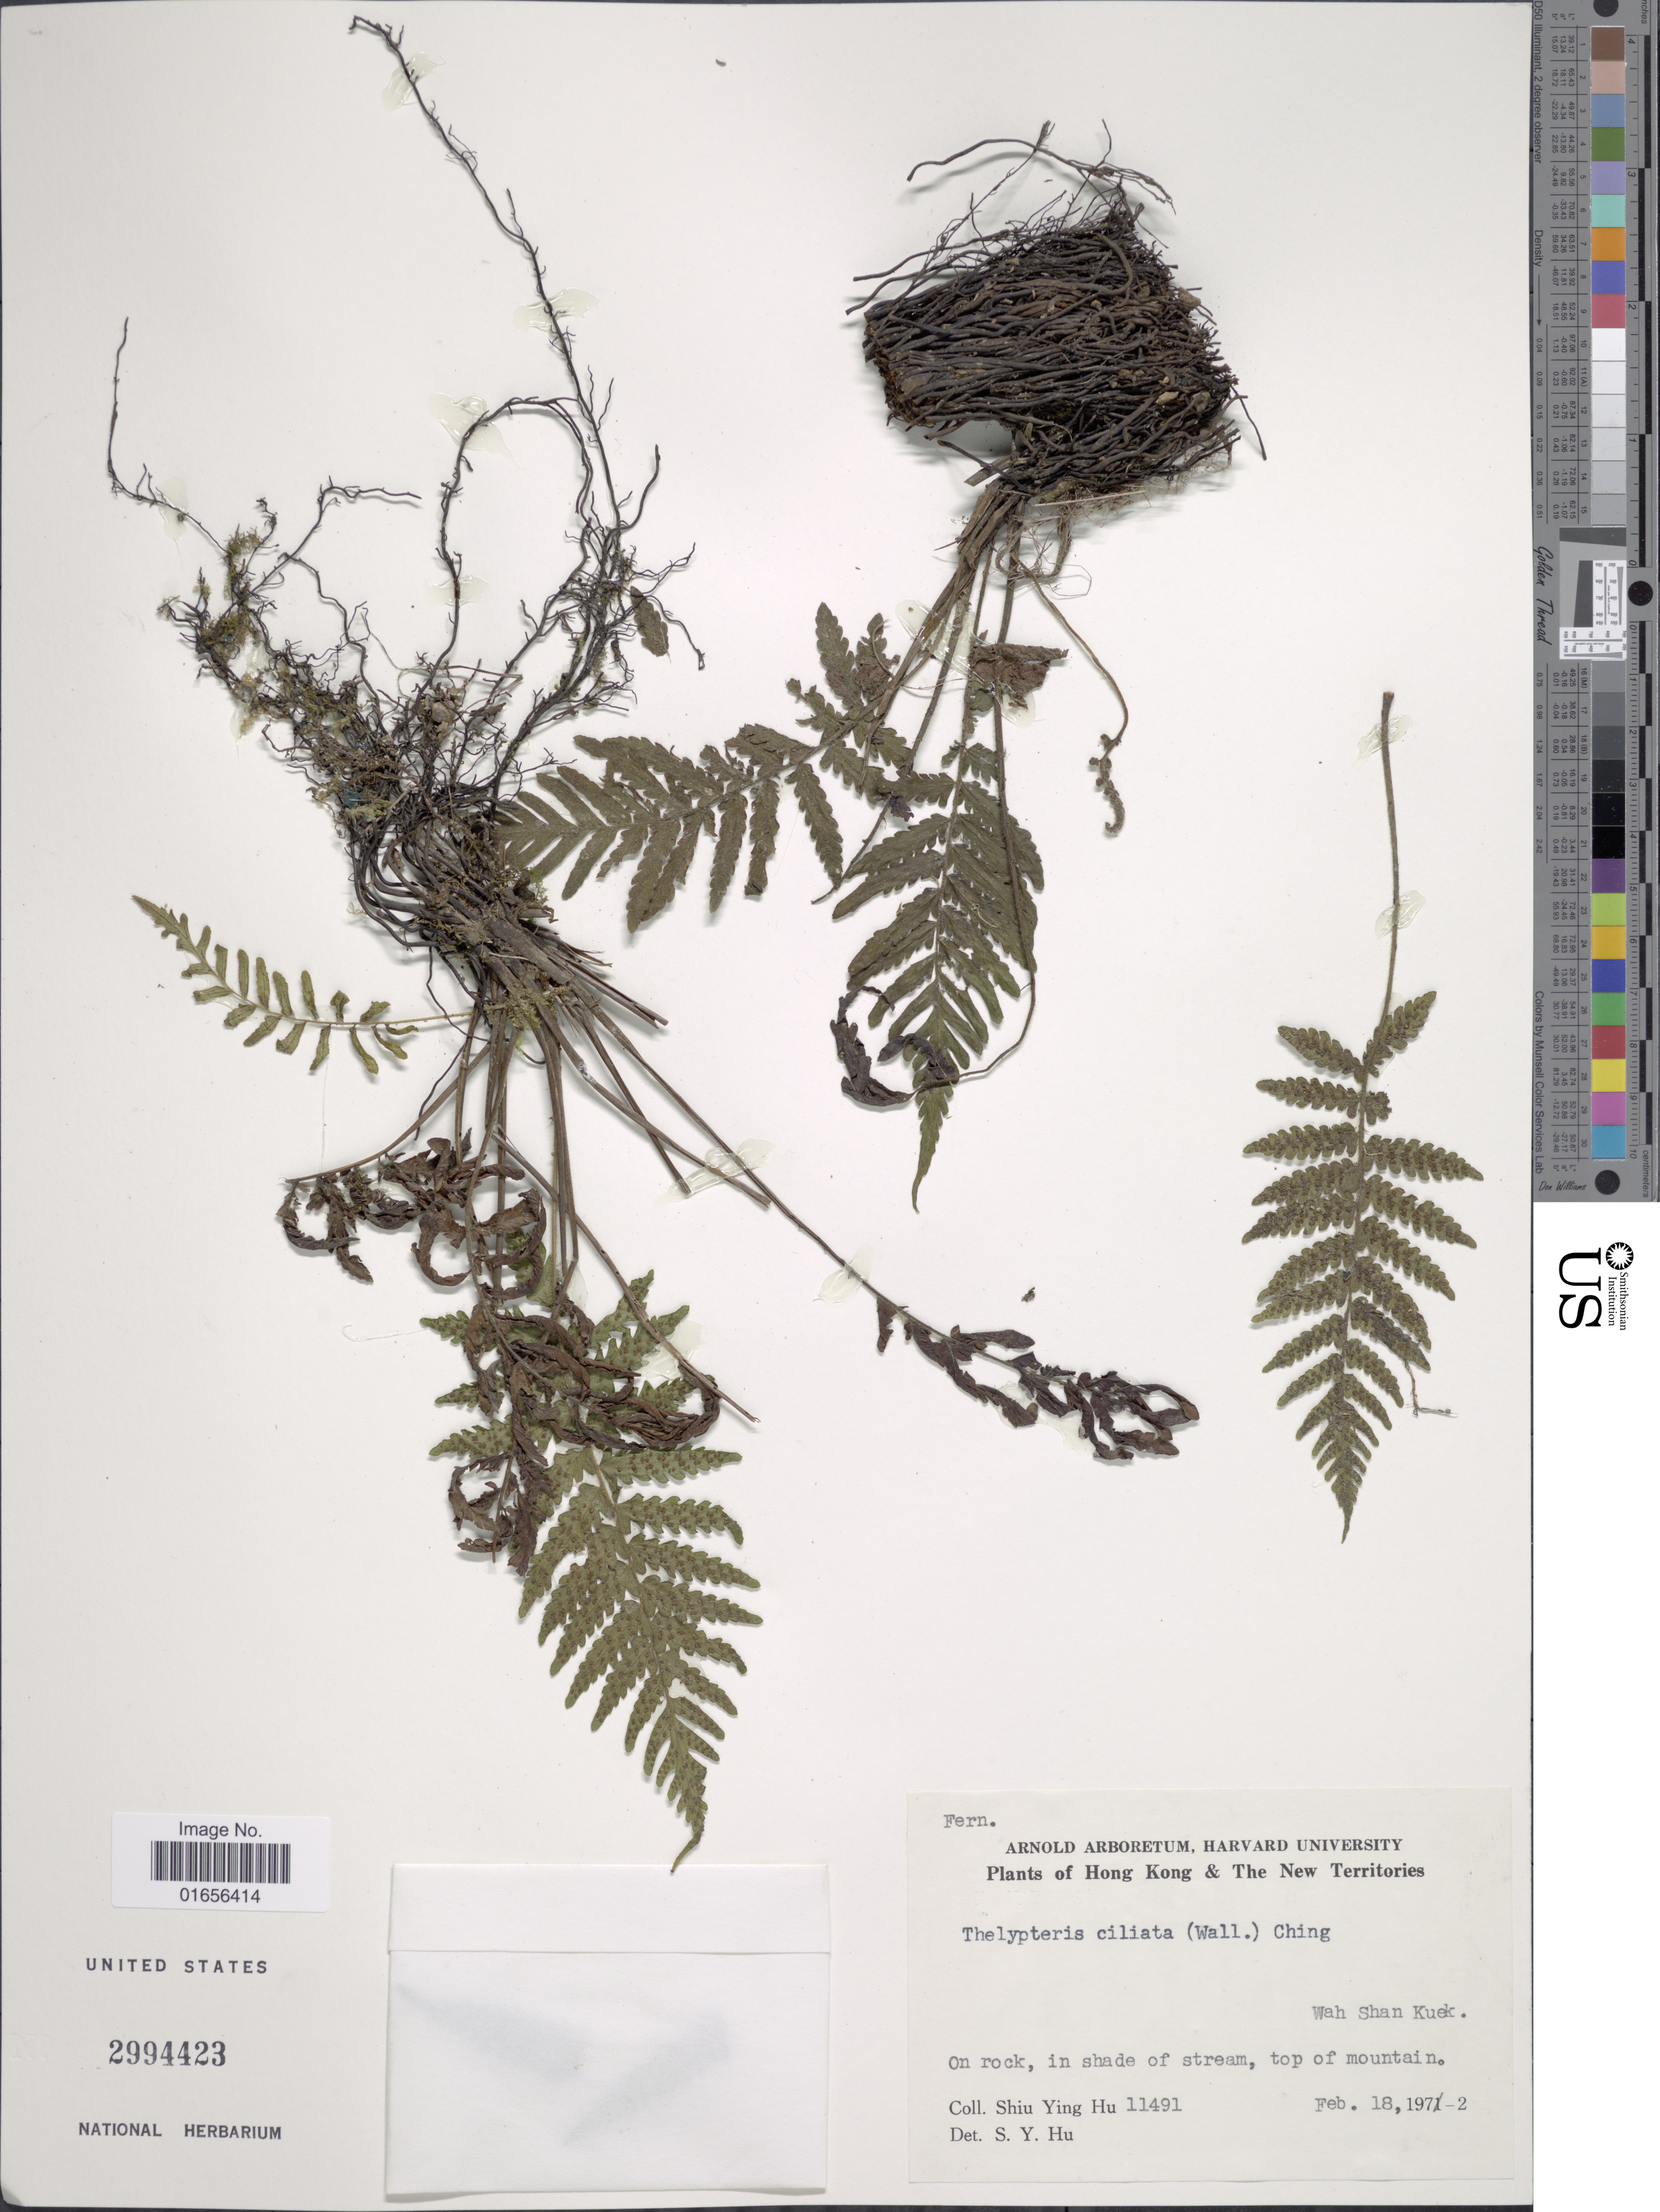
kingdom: Plantae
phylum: Tracheophyta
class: Polypodiopsida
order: Polypodiales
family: Thelypteridaceae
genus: Trigonospora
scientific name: Trigonospora ciliata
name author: (Benth.) Holttum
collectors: S. Y. Hu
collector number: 11491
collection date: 1972-02-18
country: China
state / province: Hong Kong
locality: Hong Kong & The New Territories, Wah Shan Kuek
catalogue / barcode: US 2994423